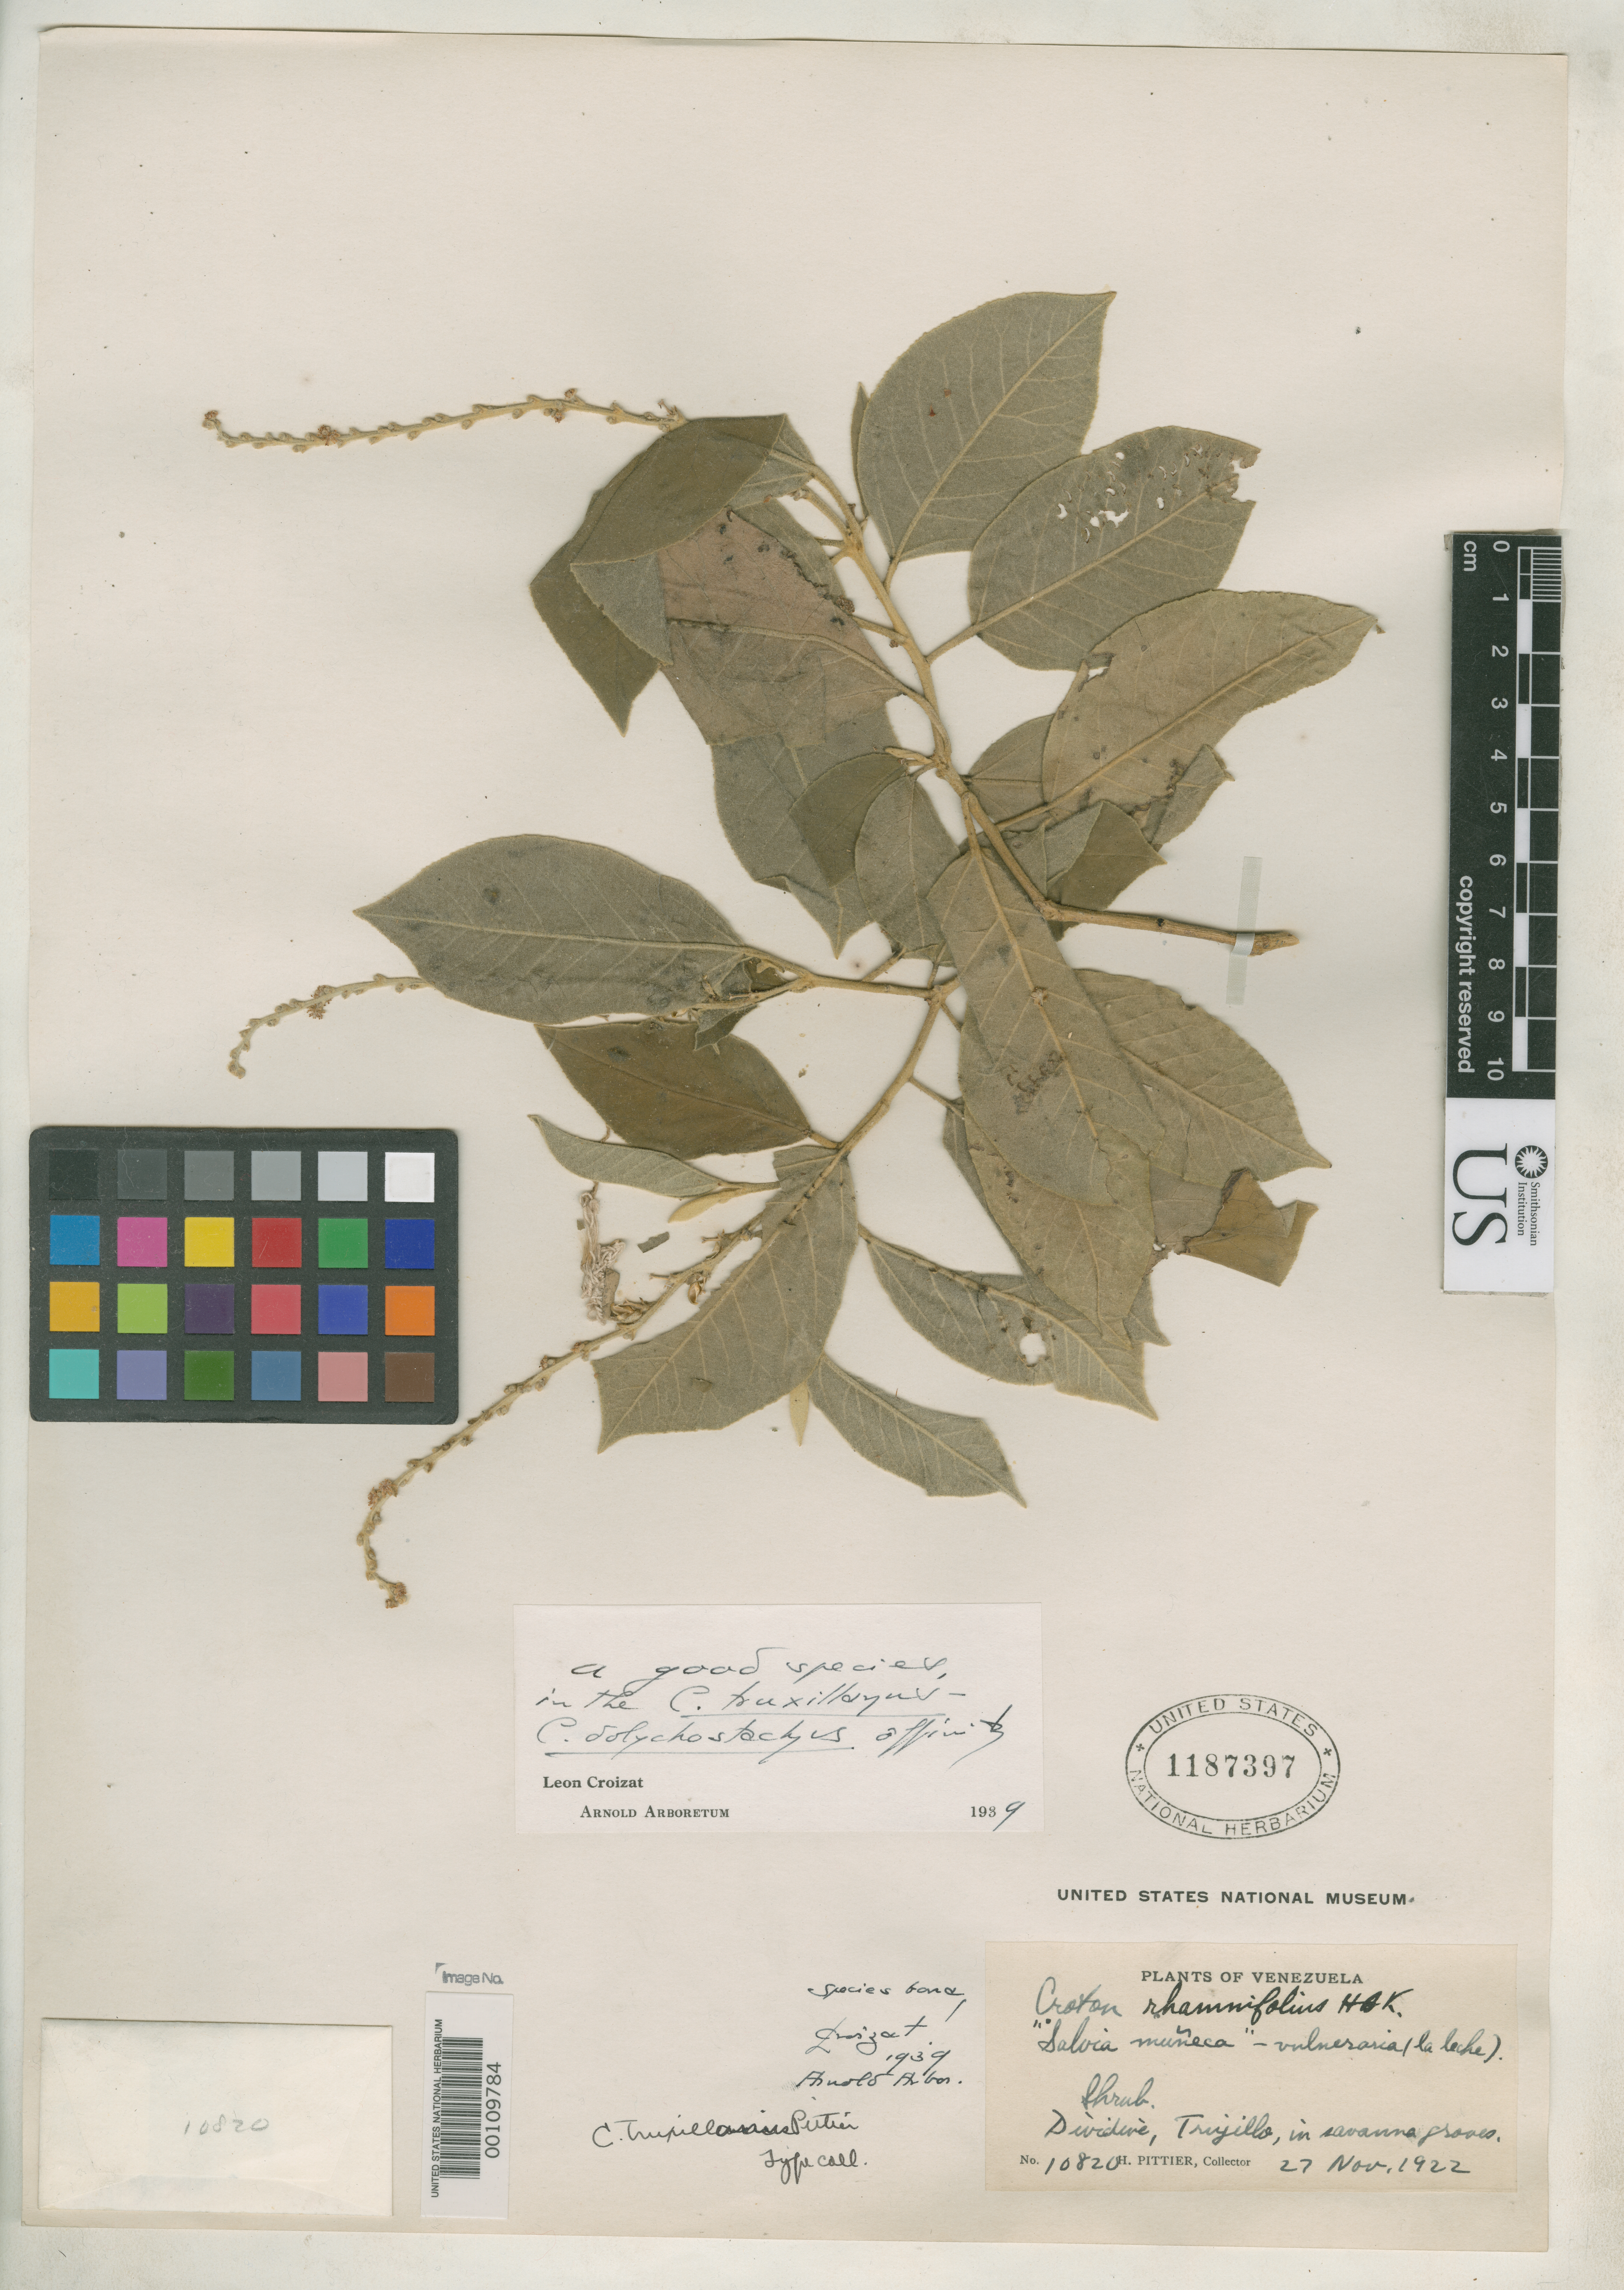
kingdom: Plantae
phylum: Tracheophyta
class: Magnoliopsida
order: Malpighiales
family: Euphorbiaceae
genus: Croton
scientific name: Croton truxillanus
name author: Pittier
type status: Type Collection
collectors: H. F. Pittier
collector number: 10820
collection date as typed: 27 Nov 1922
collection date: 1922-11-27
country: Venezuela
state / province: Trujillo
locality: Dividive.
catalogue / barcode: US 1187397